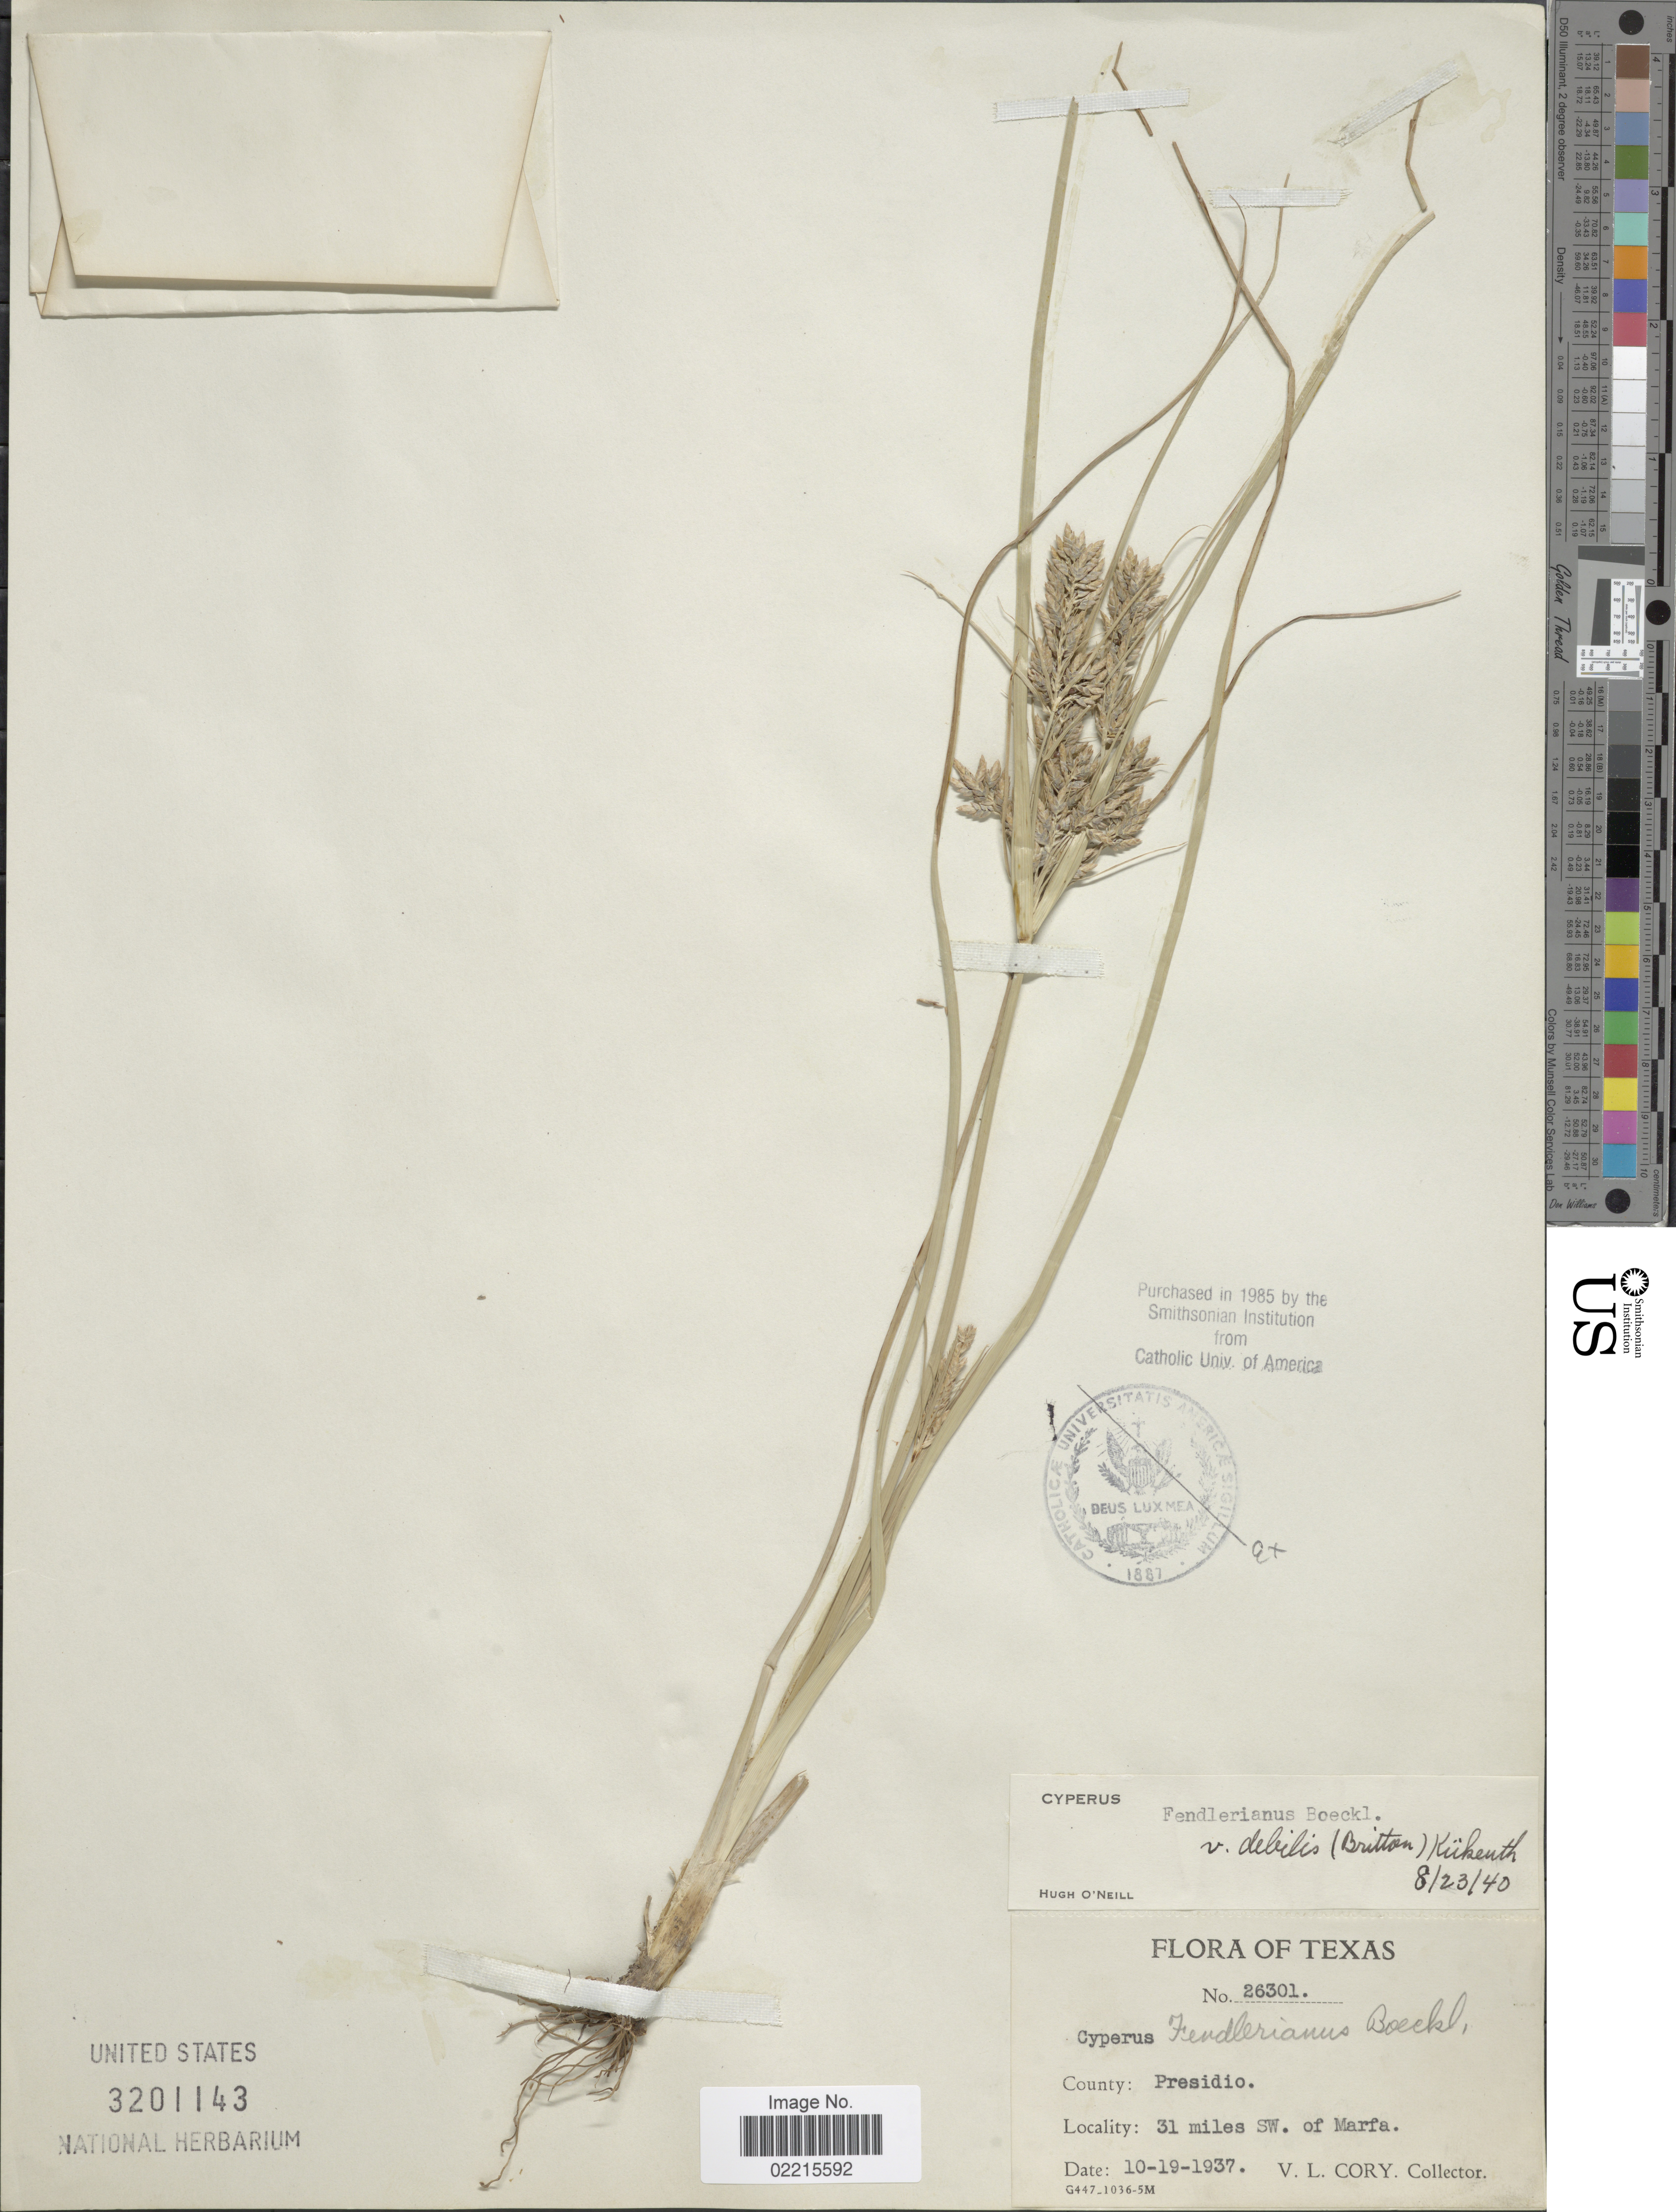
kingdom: Plantae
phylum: Tracheophyta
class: Liliopsida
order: Poales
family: Cyperaceae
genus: Cyperus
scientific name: Cyperus fendlerianus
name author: Boeckeler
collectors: V. Cory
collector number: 263011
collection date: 1937-10-19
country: United States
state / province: Texas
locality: County: Presidio, 31 miles SW of Marfa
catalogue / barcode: US 3201143